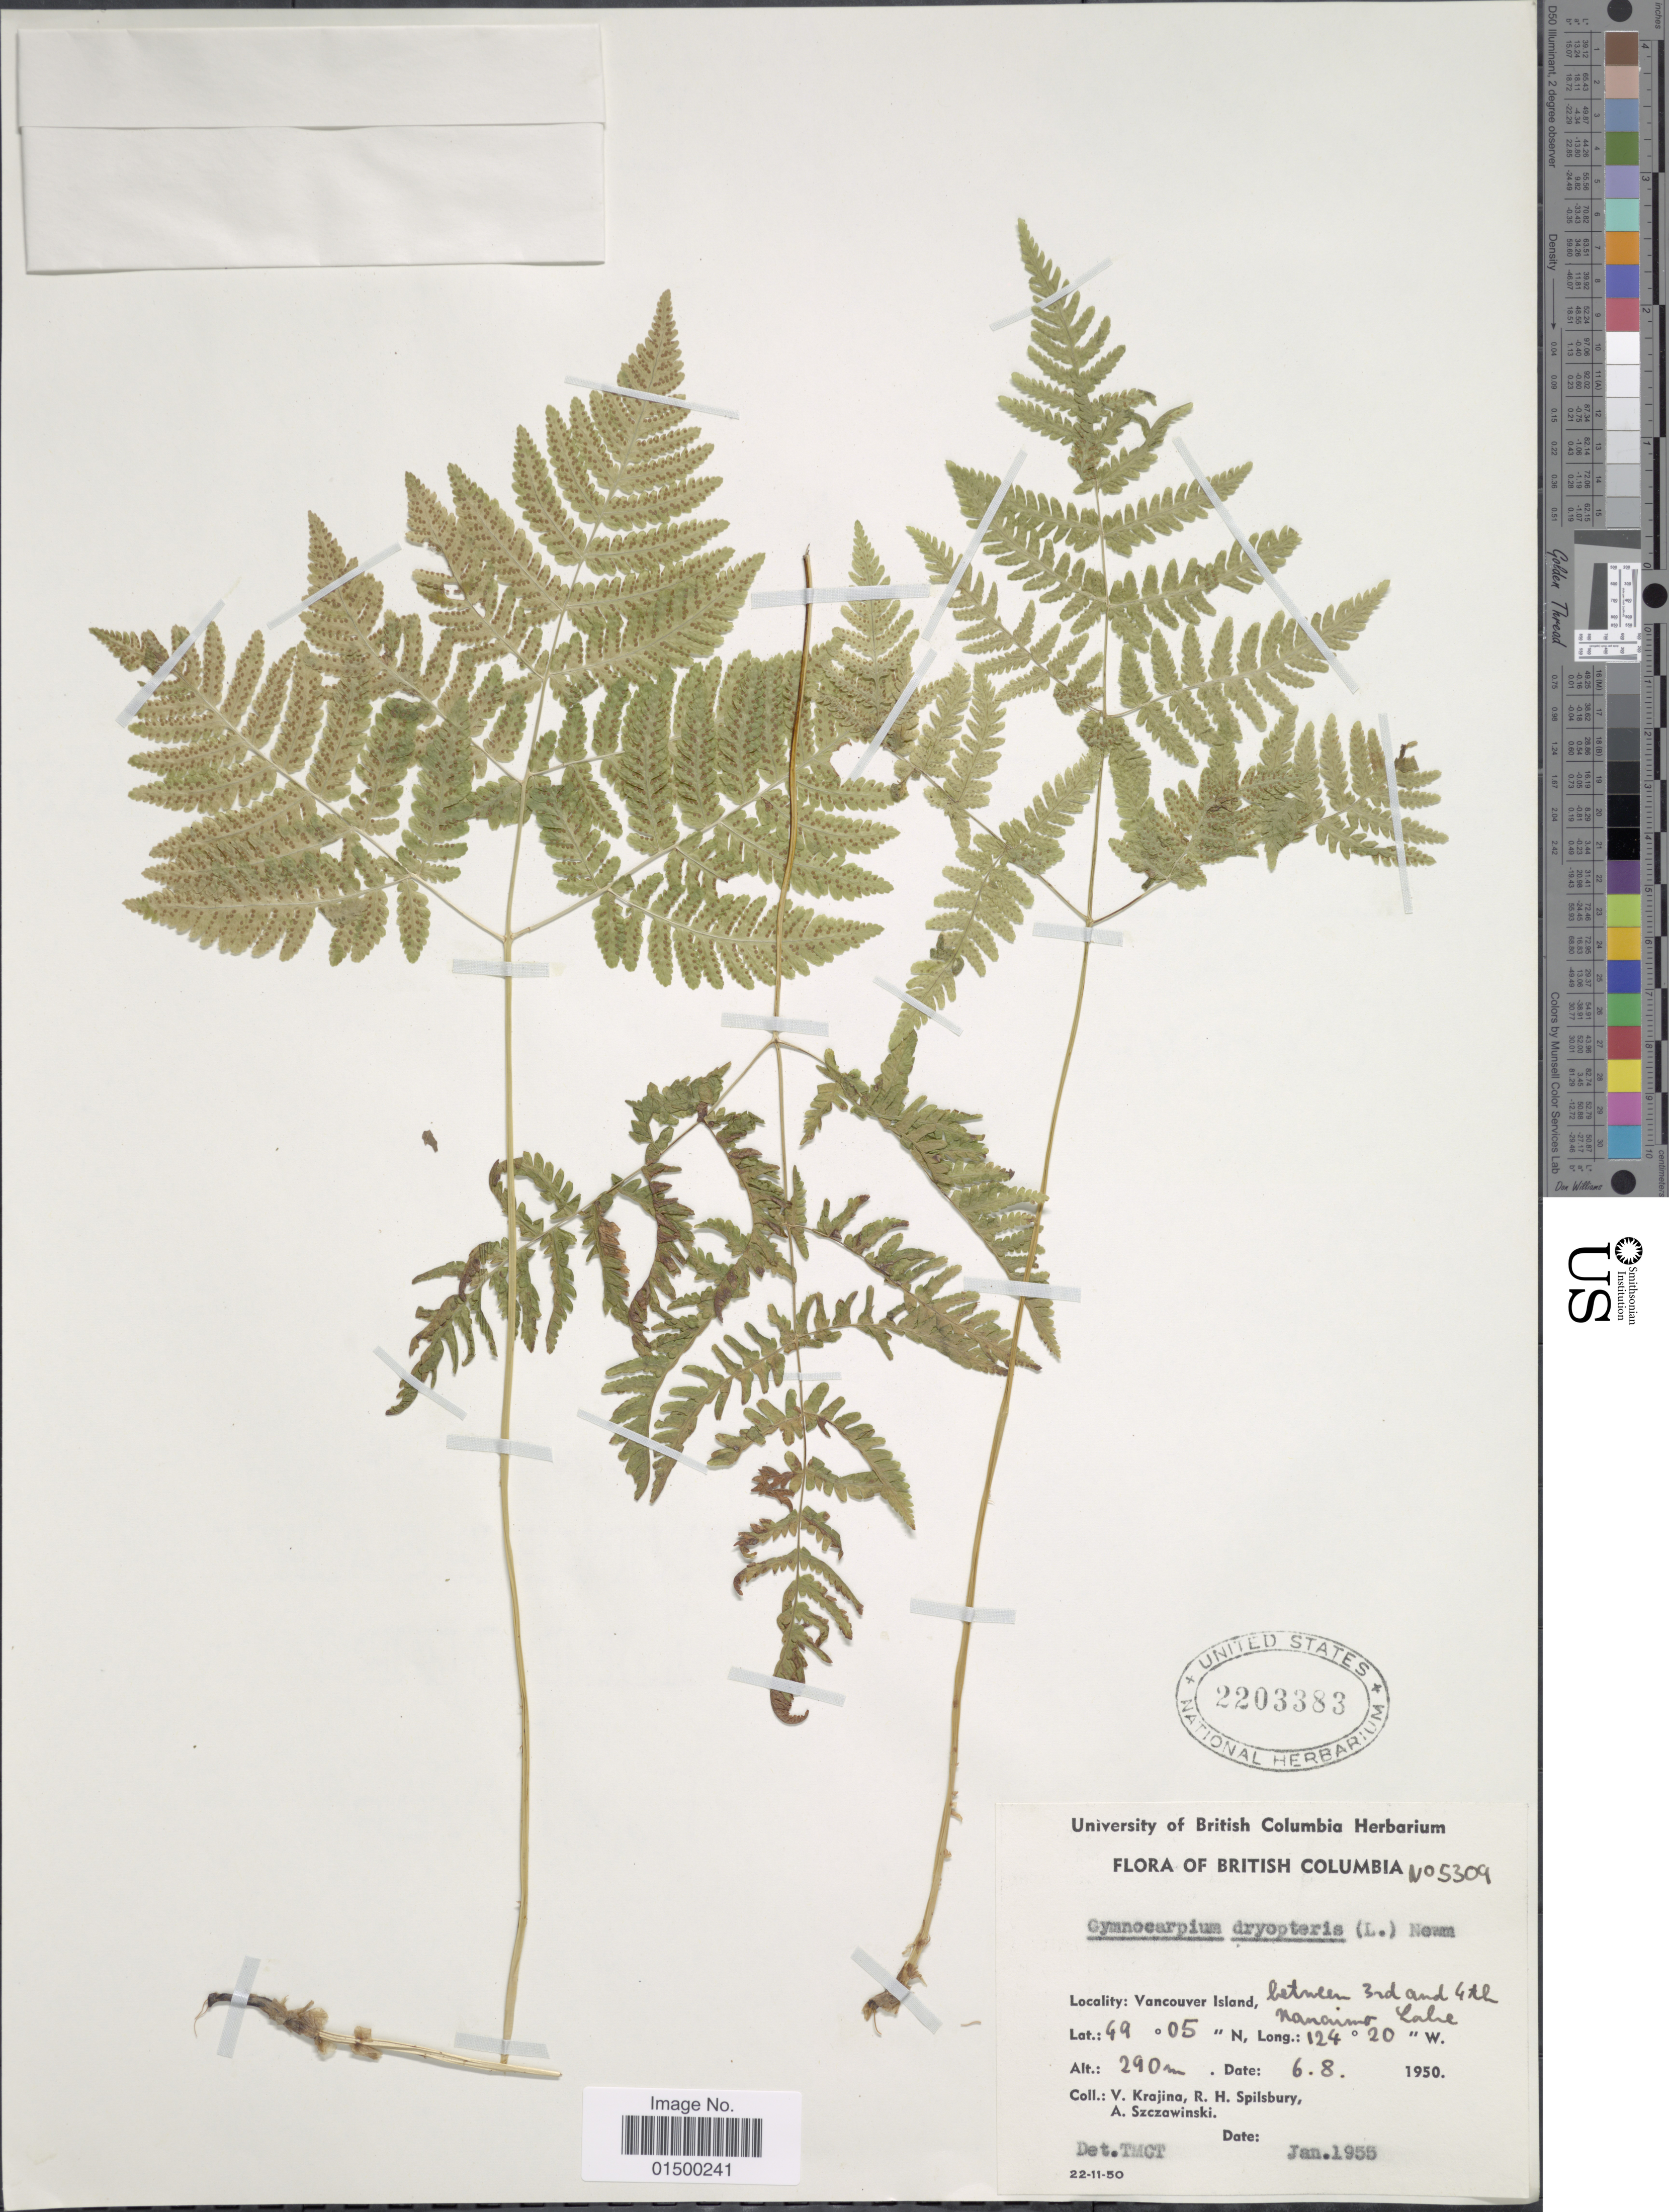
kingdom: Plantae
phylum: Tracheophyta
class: Polypodiopsida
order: Polypodiales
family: Cystopteridaceae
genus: Gymnocarpium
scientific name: Gymnocarpium disjunctum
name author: (Rupr.) Ching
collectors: V. Krajina, R. Spilsbury & A. Szczawinski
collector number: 5309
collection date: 1950-08-06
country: Canada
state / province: British Columbia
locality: Vancouver Island, between 3rd and 4th Nanaimo Lake.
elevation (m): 290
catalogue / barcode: US 2203383